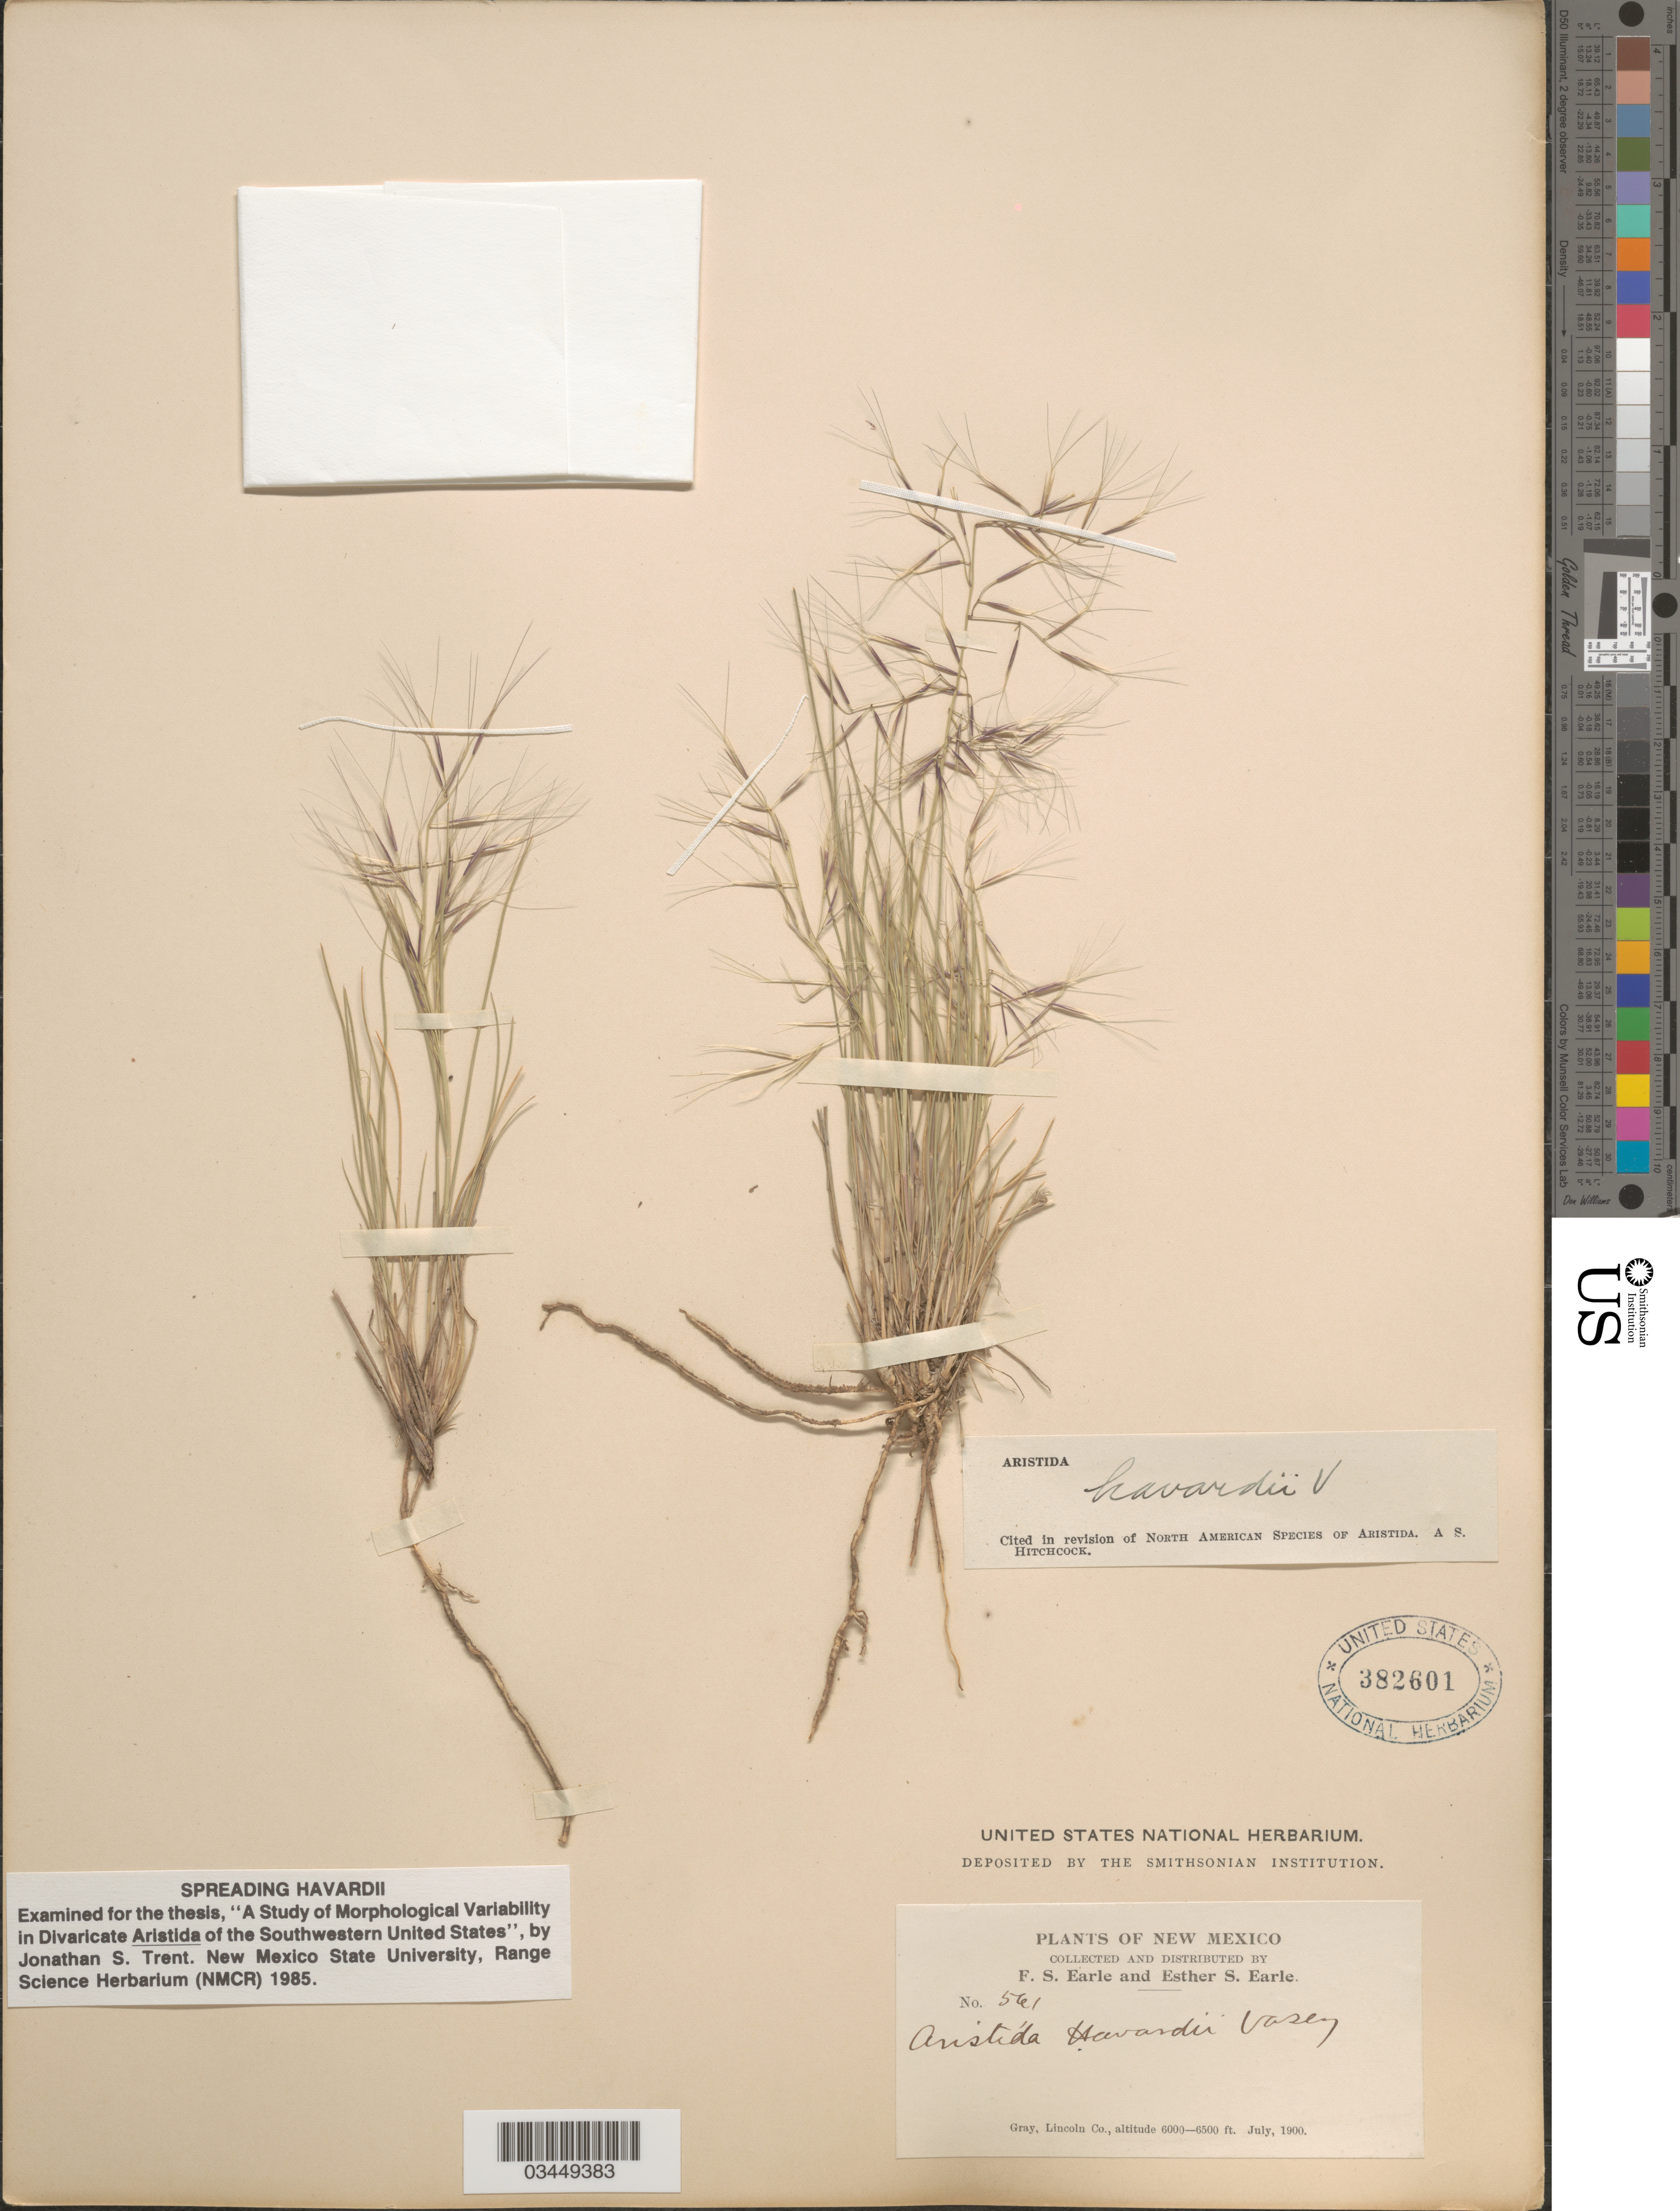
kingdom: Plantae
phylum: Tracheophyta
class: Liliopsida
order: Poales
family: Poaceae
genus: Aristida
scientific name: Aristida havardii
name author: Vasey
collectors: F. S. Earle & E. S. Earle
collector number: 561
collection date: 1900-07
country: United States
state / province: New Mexico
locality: Gray Lincoln Co.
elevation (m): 1829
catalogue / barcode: US 382601